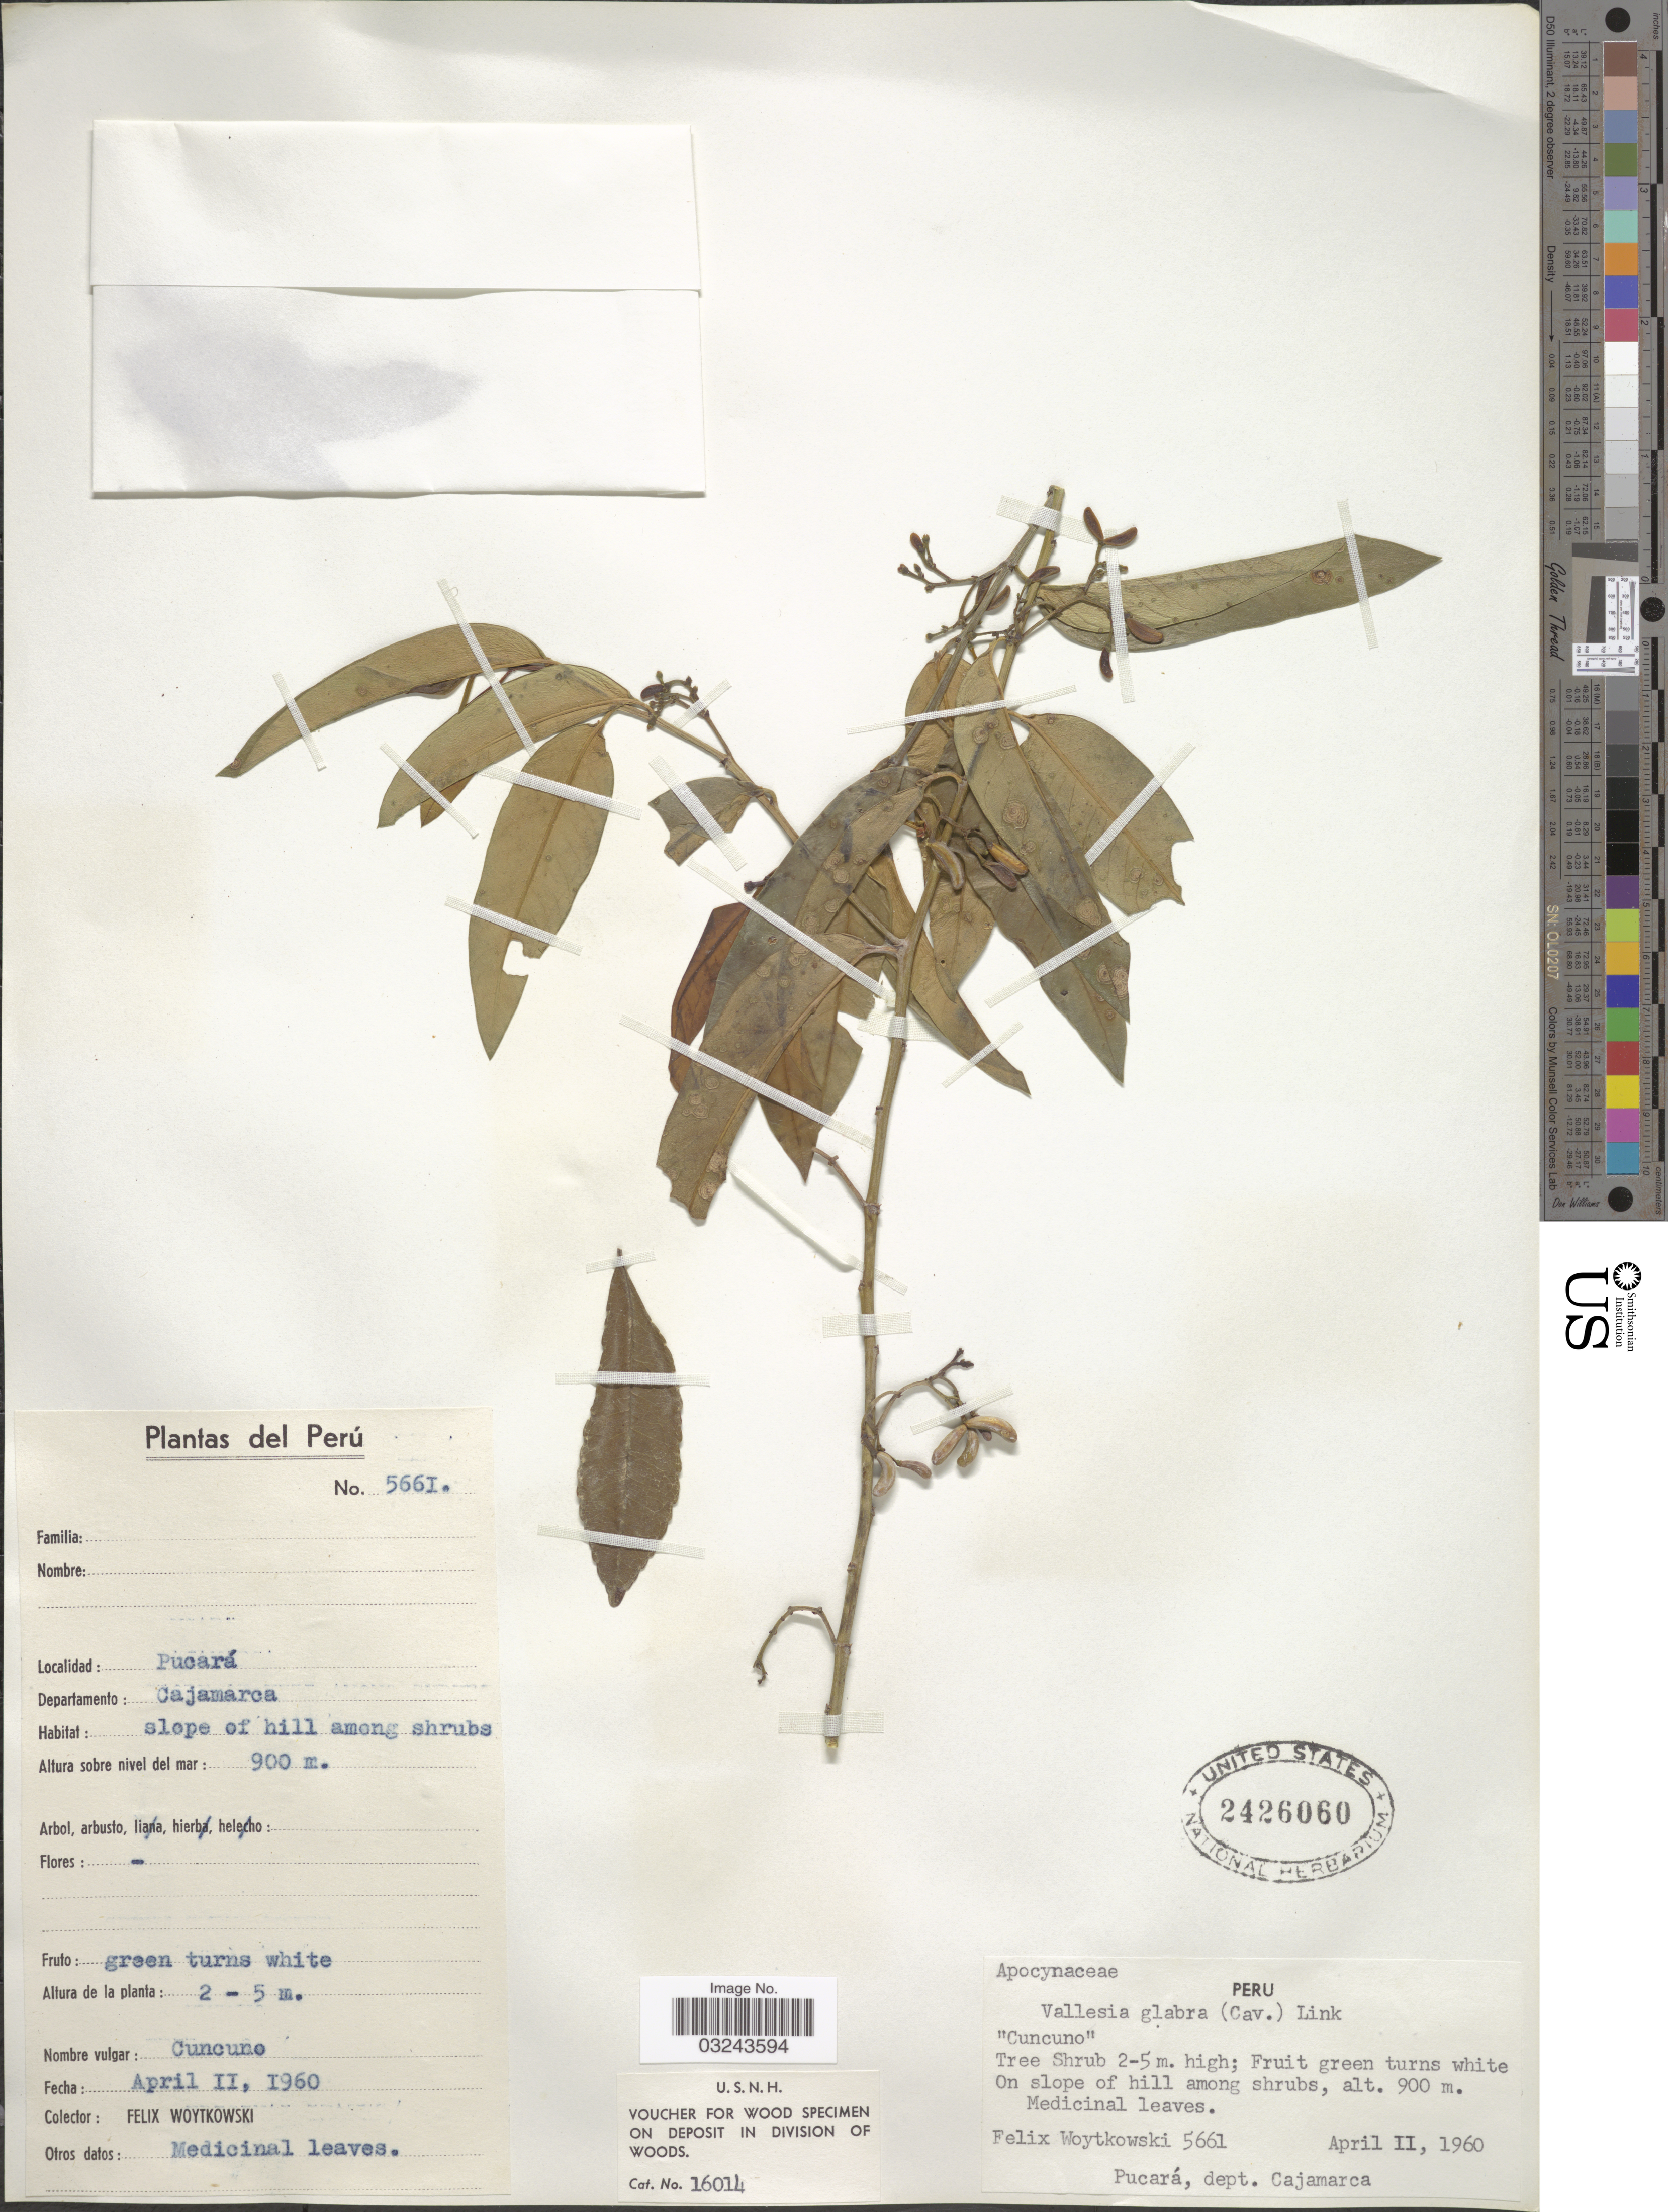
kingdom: Plantae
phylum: Tracheophyta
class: Magnoliopsida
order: Gentianales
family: Apocynaceae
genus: Vallesia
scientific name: Vallesia glabra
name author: (Cav.) Link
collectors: F. Woytkowski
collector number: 5661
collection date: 1960-04-11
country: Peru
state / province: Cajamarca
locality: Departamento: Cajamarca, slope of hill among shrubs, Pucará.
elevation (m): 900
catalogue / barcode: US 2426060